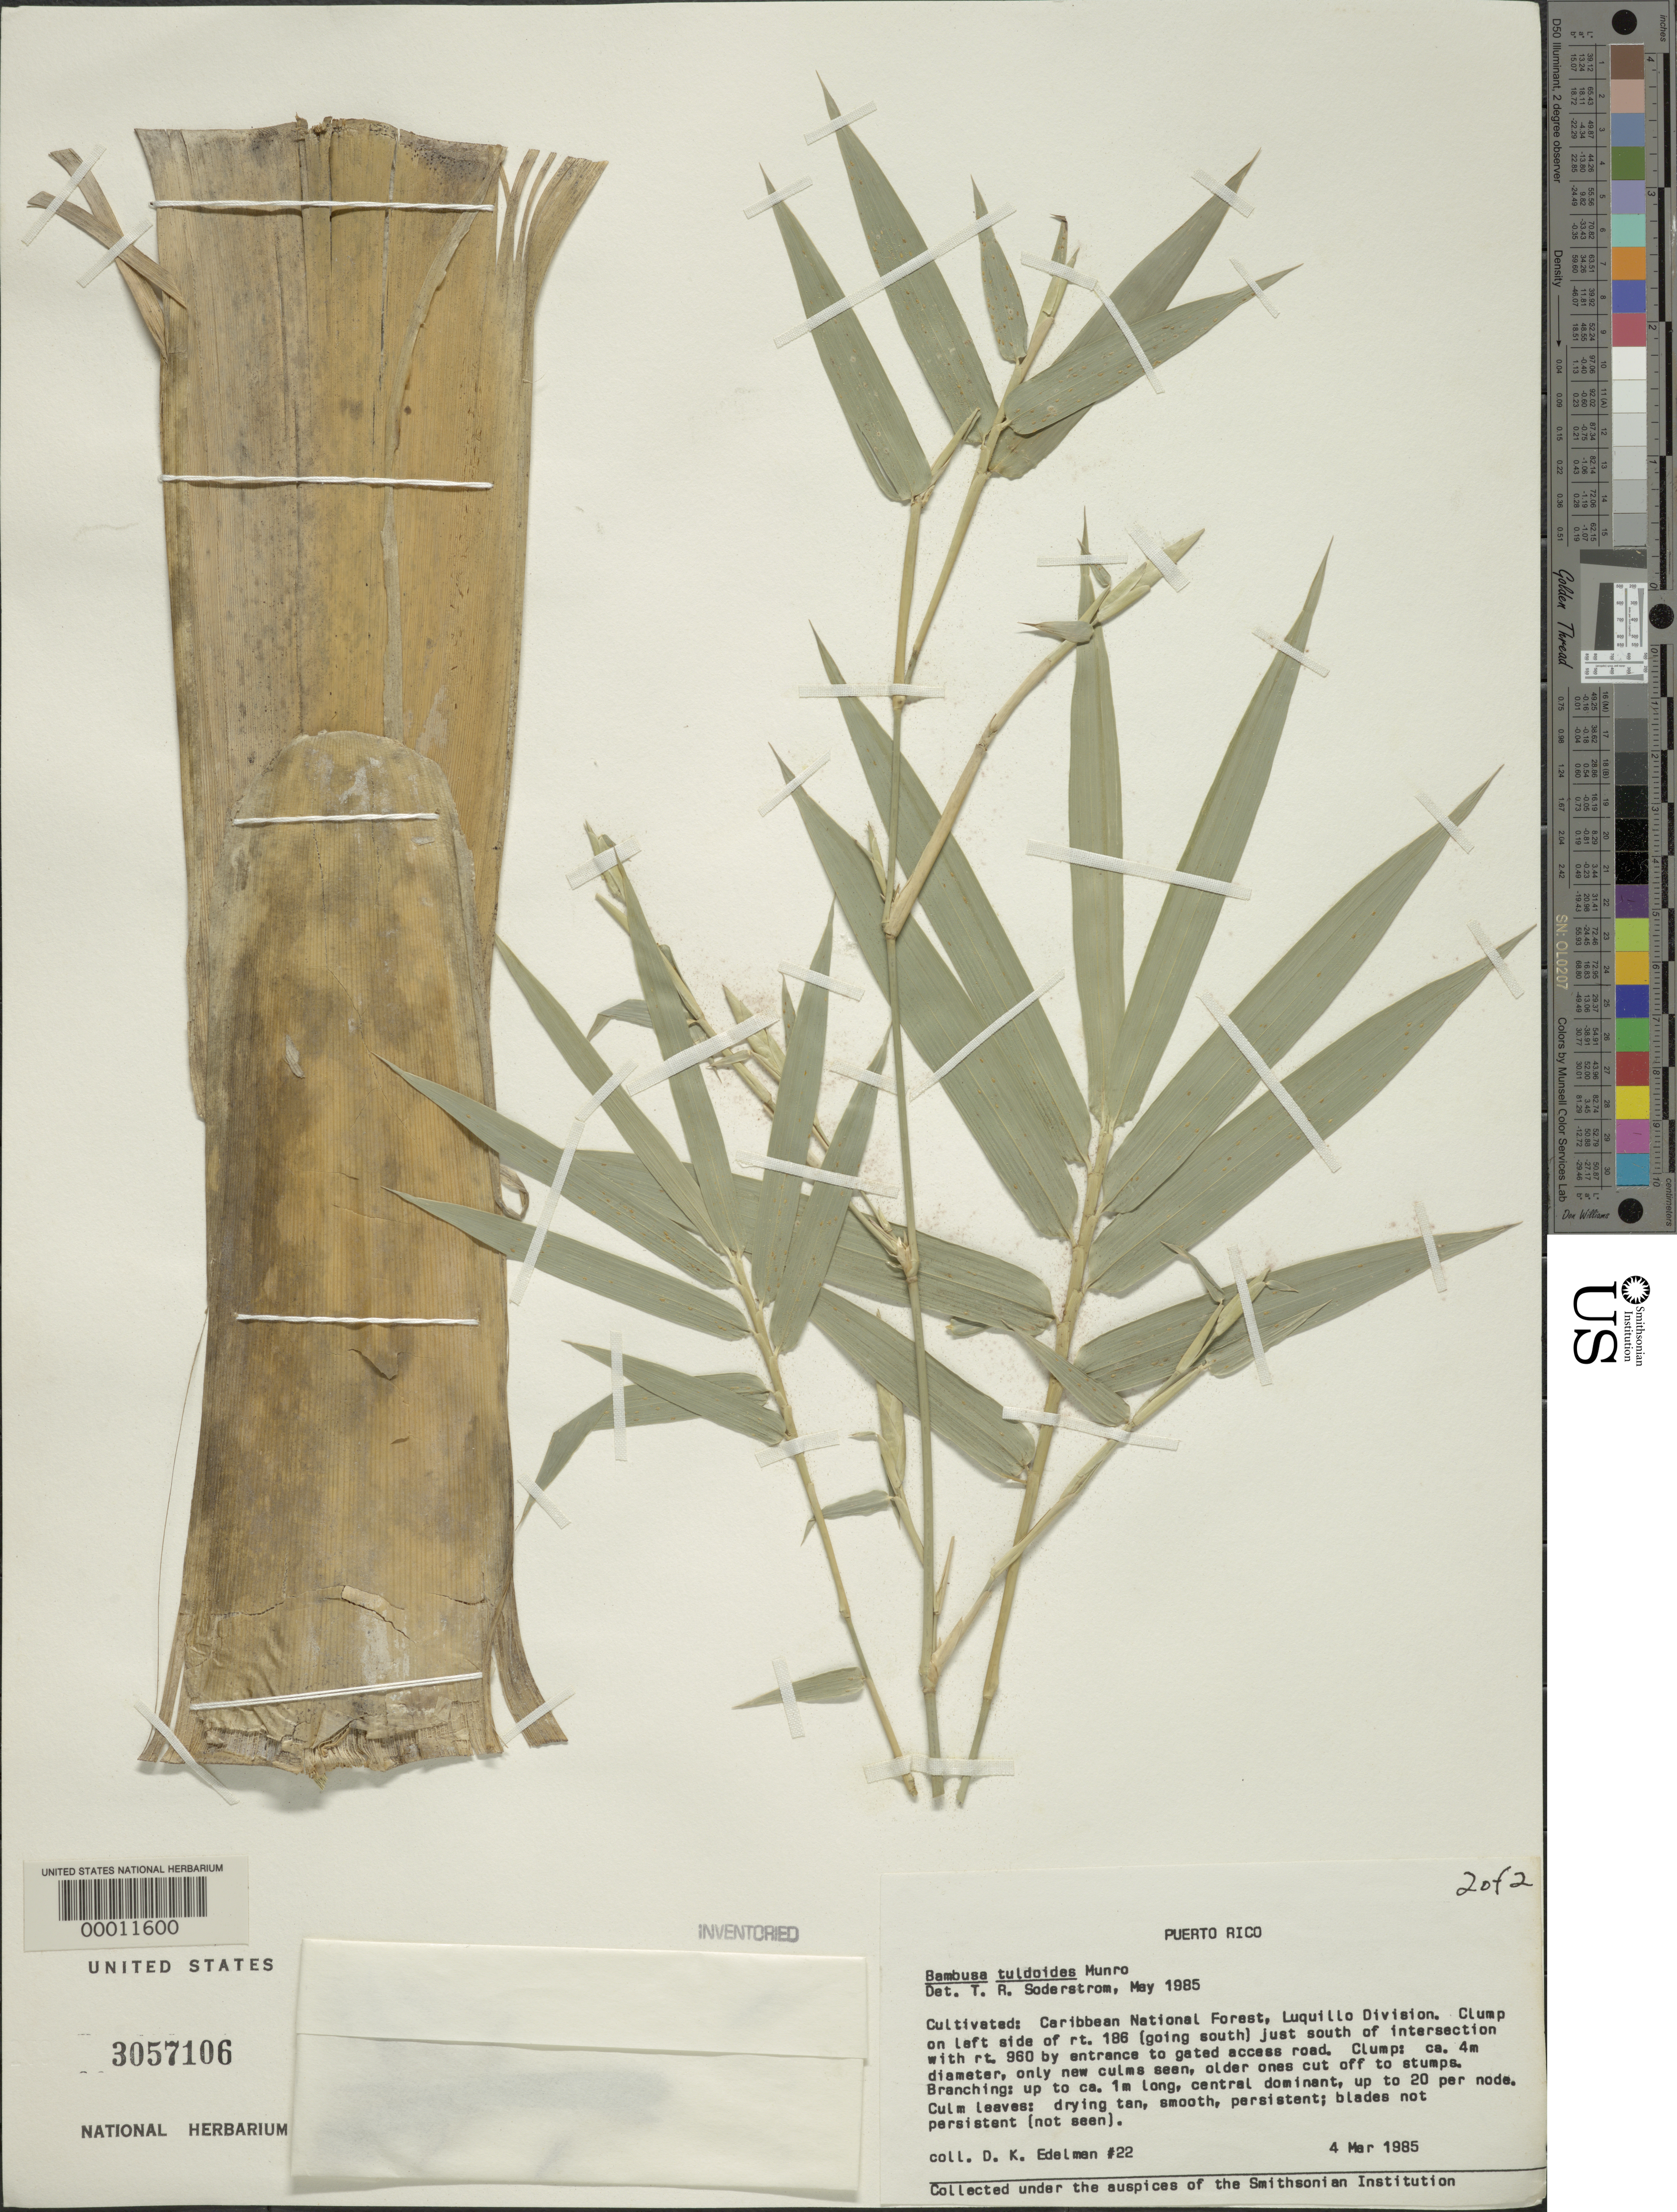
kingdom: Plantae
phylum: Tracheophyta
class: Liliopsida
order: Poales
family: Poaceae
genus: Bambusa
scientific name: Bambusa tuldoides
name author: Munro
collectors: D. Edelman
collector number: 22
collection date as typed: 04 Mar 1985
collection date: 1985-03-04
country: Puerto Rico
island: Greater Antilles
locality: Caribbean national forest, luquillo division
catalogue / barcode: US 3057106